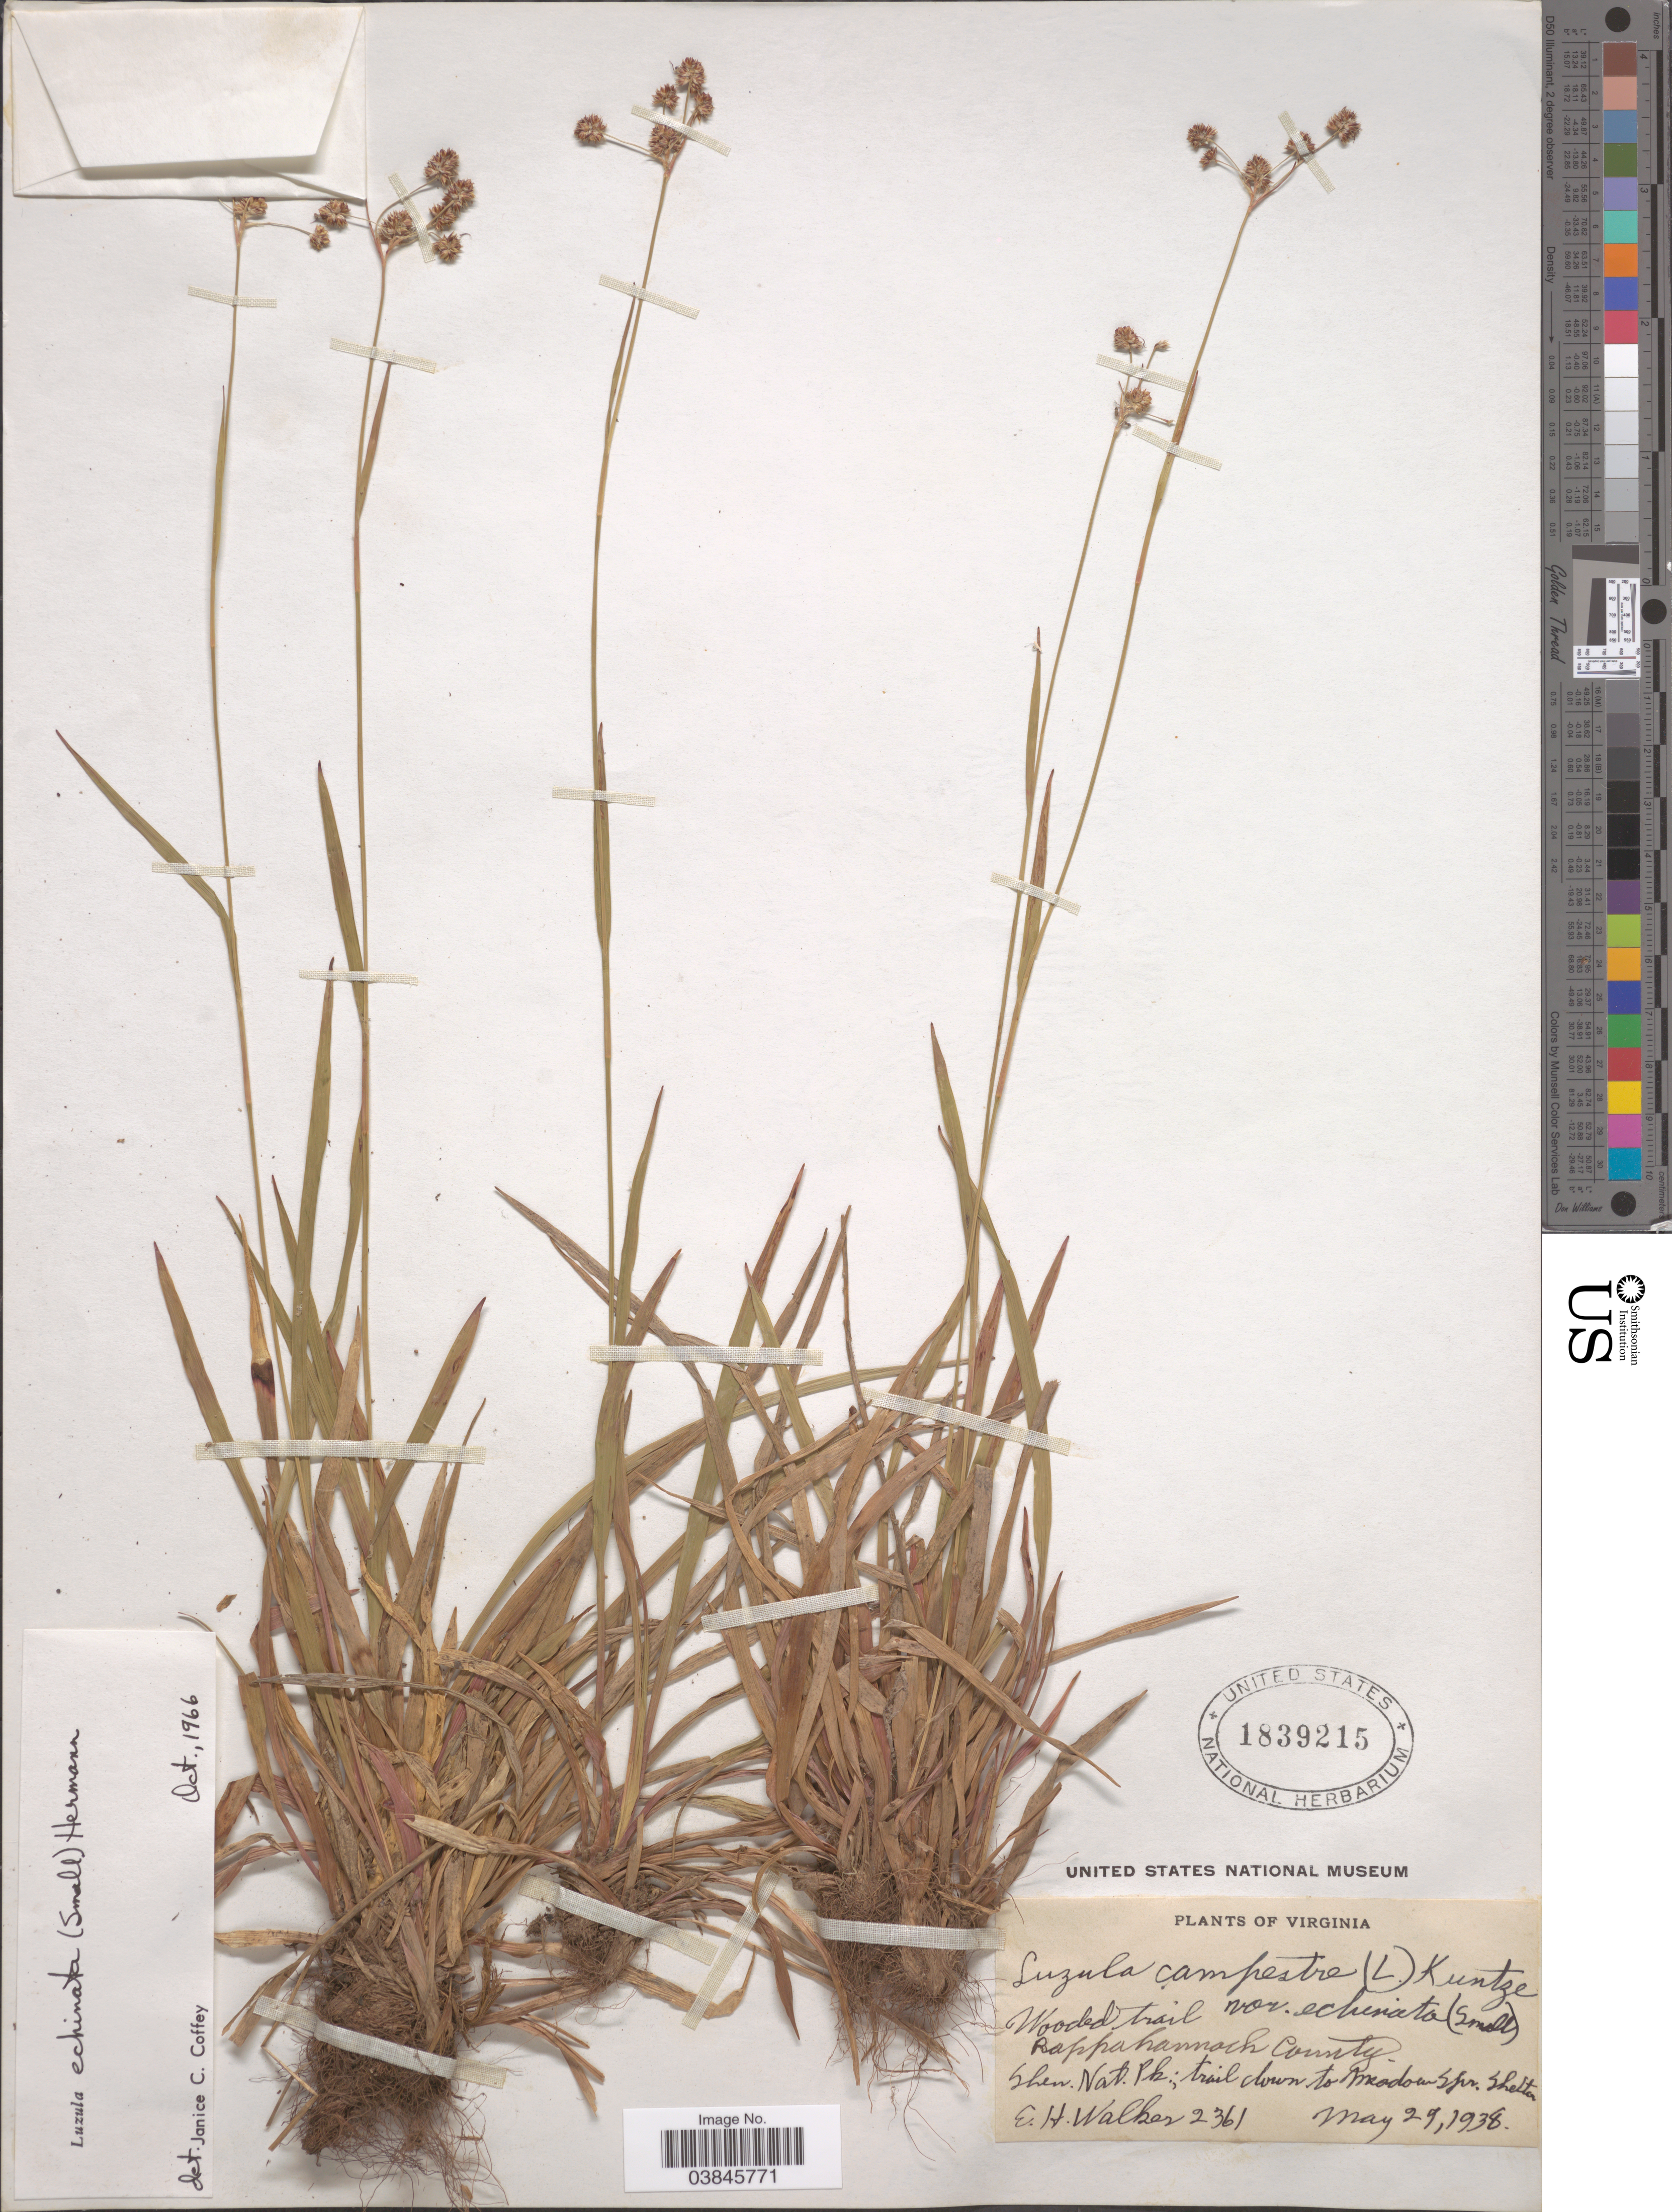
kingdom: Plantae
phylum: Tracheophyta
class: Liliopsida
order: Poales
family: Juncaceae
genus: Luzula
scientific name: Luzula echinata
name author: (Small) F.J. Herm.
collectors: E. H. Walker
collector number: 2361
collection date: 1938-05-29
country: United States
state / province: Virginia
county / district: Rappahannock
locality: Wooded trail. Rappahannoch County. Shen. Nat. Pk,; trail down to Meadow Spr. Shelton.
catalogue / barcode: US 1839215